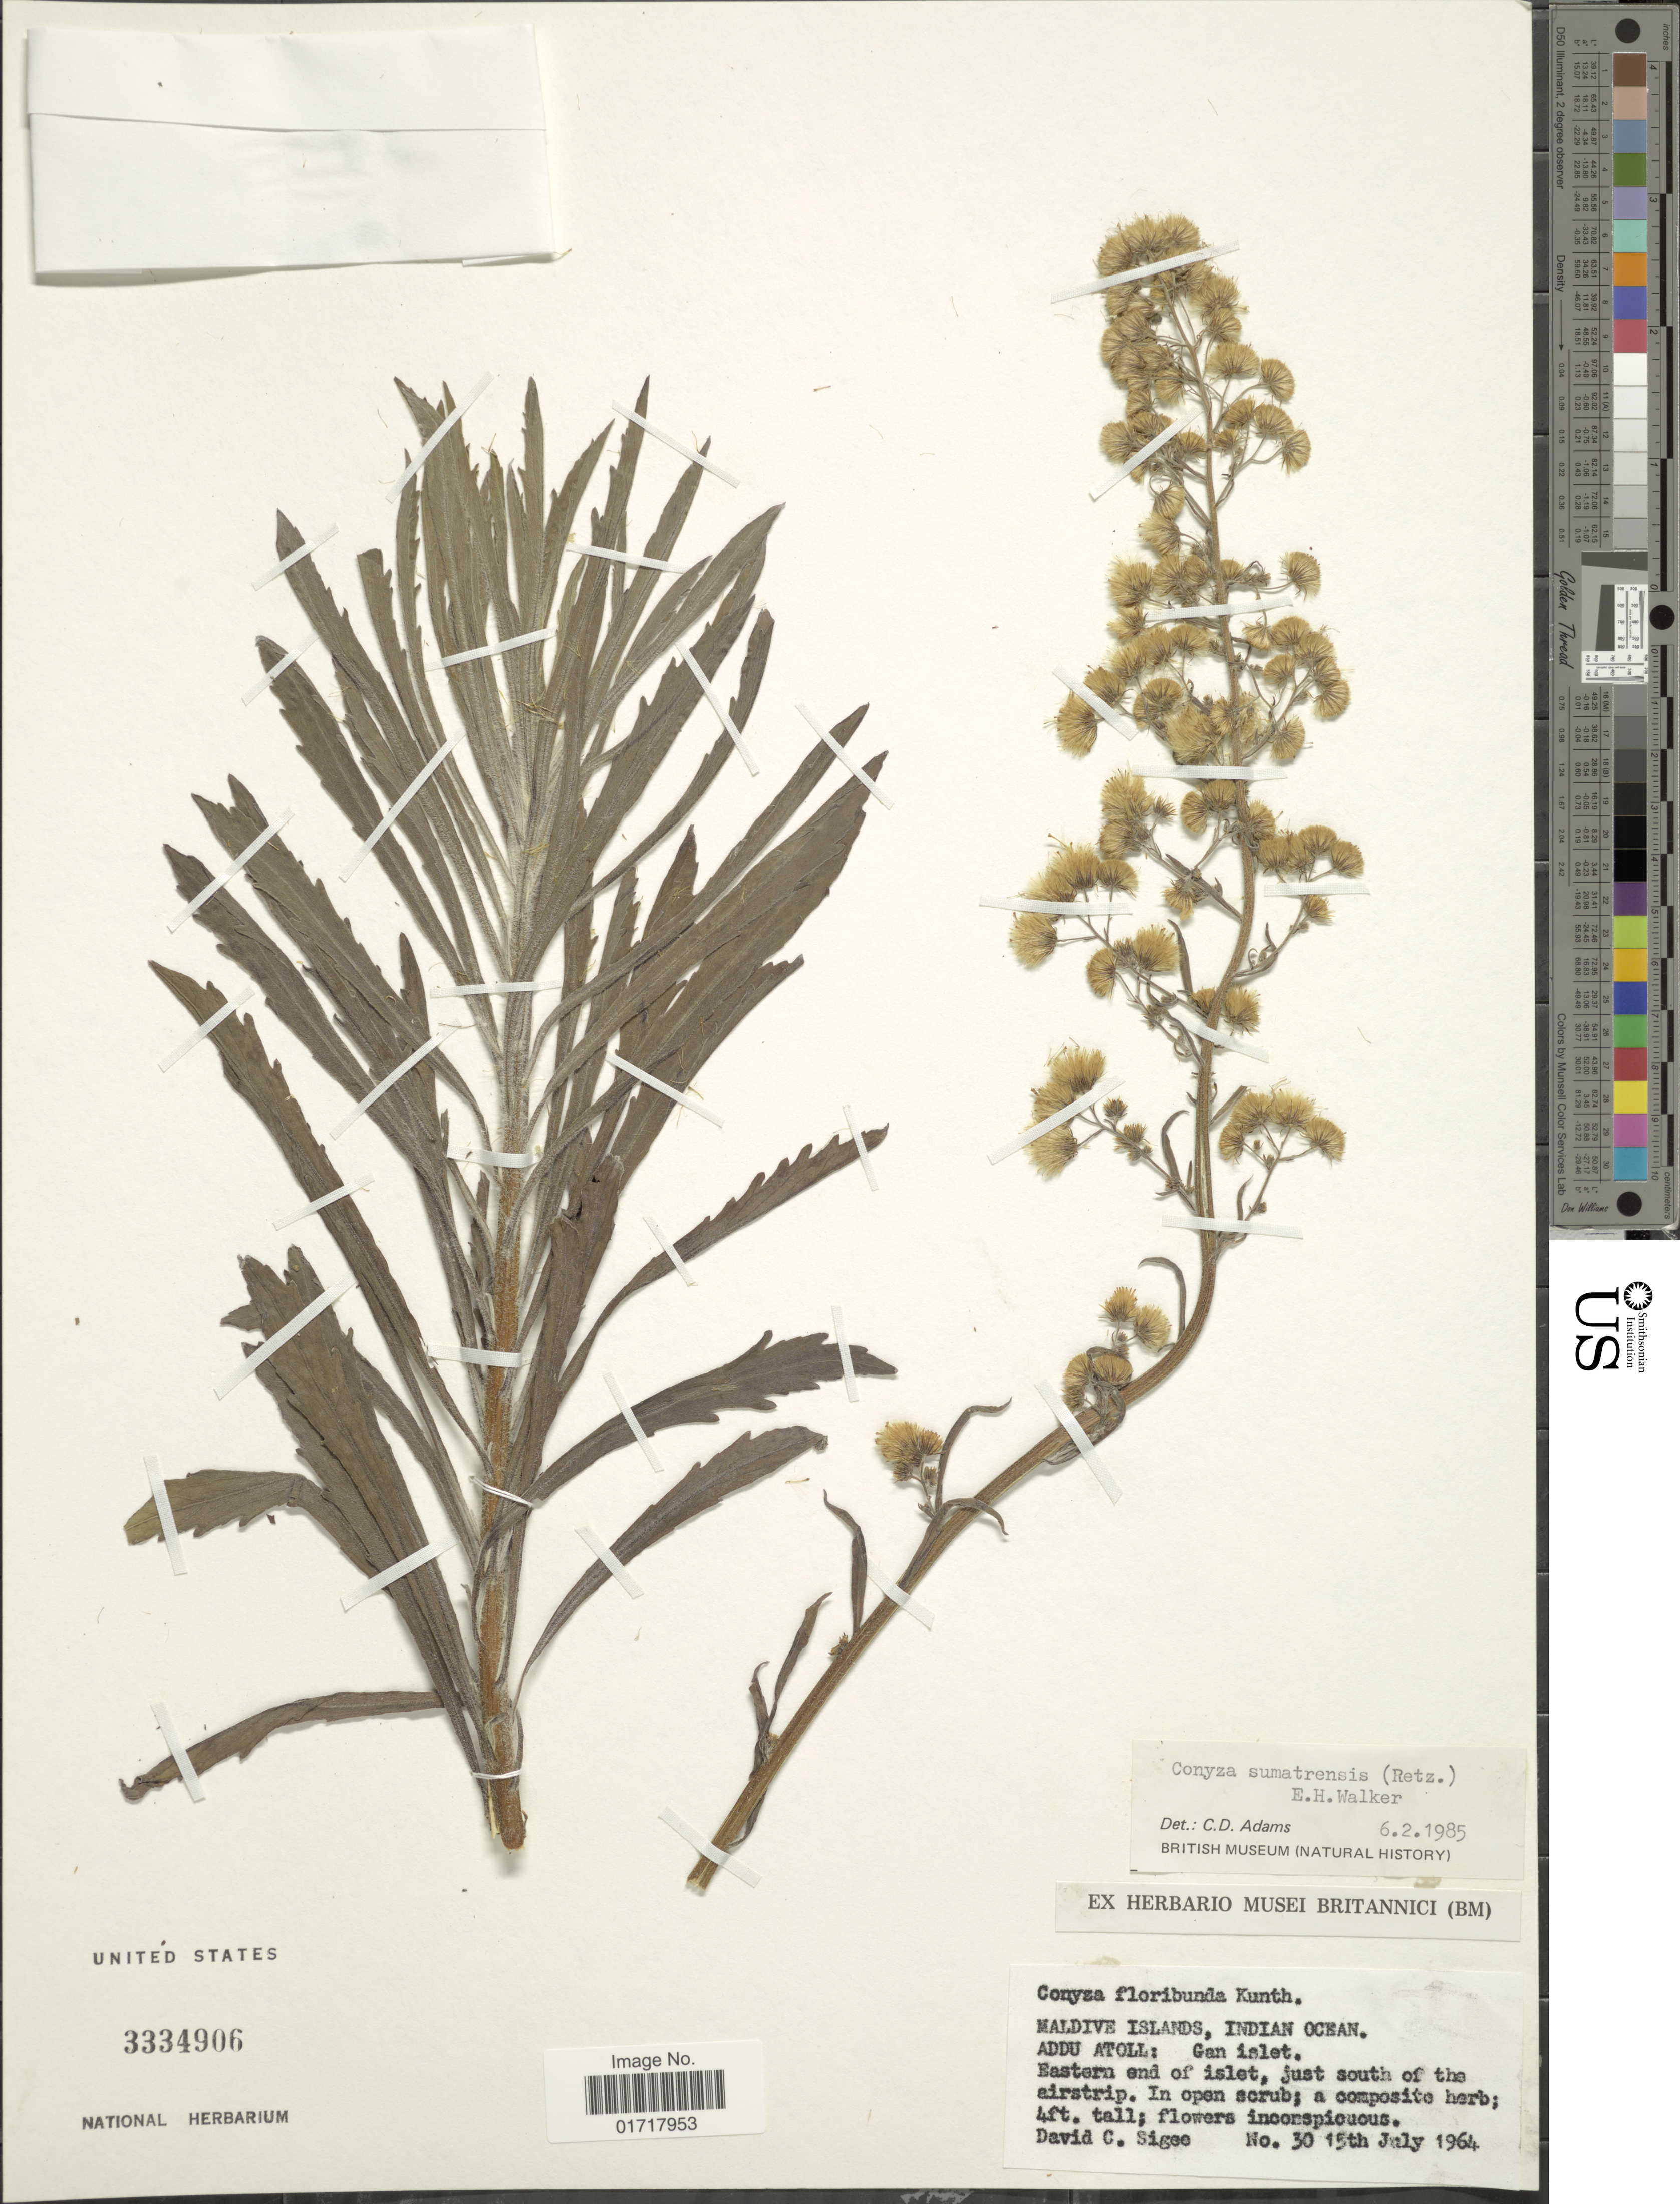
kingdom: Plantae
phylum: Tracheophyta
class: Magnoliopsida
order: Asterales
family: Asteraceae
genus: Conyza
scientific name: Conyza sumatrensis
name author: (Retz.) E. Walker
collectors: D. C. Sigee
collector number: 30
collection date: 1964-07-15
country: Maldive Islands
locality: Madive Islands, Indian Ocean. Addu Atoll: Gan islet. Eastern en of islet, just south of the airstrip.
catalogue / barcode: US 3334906